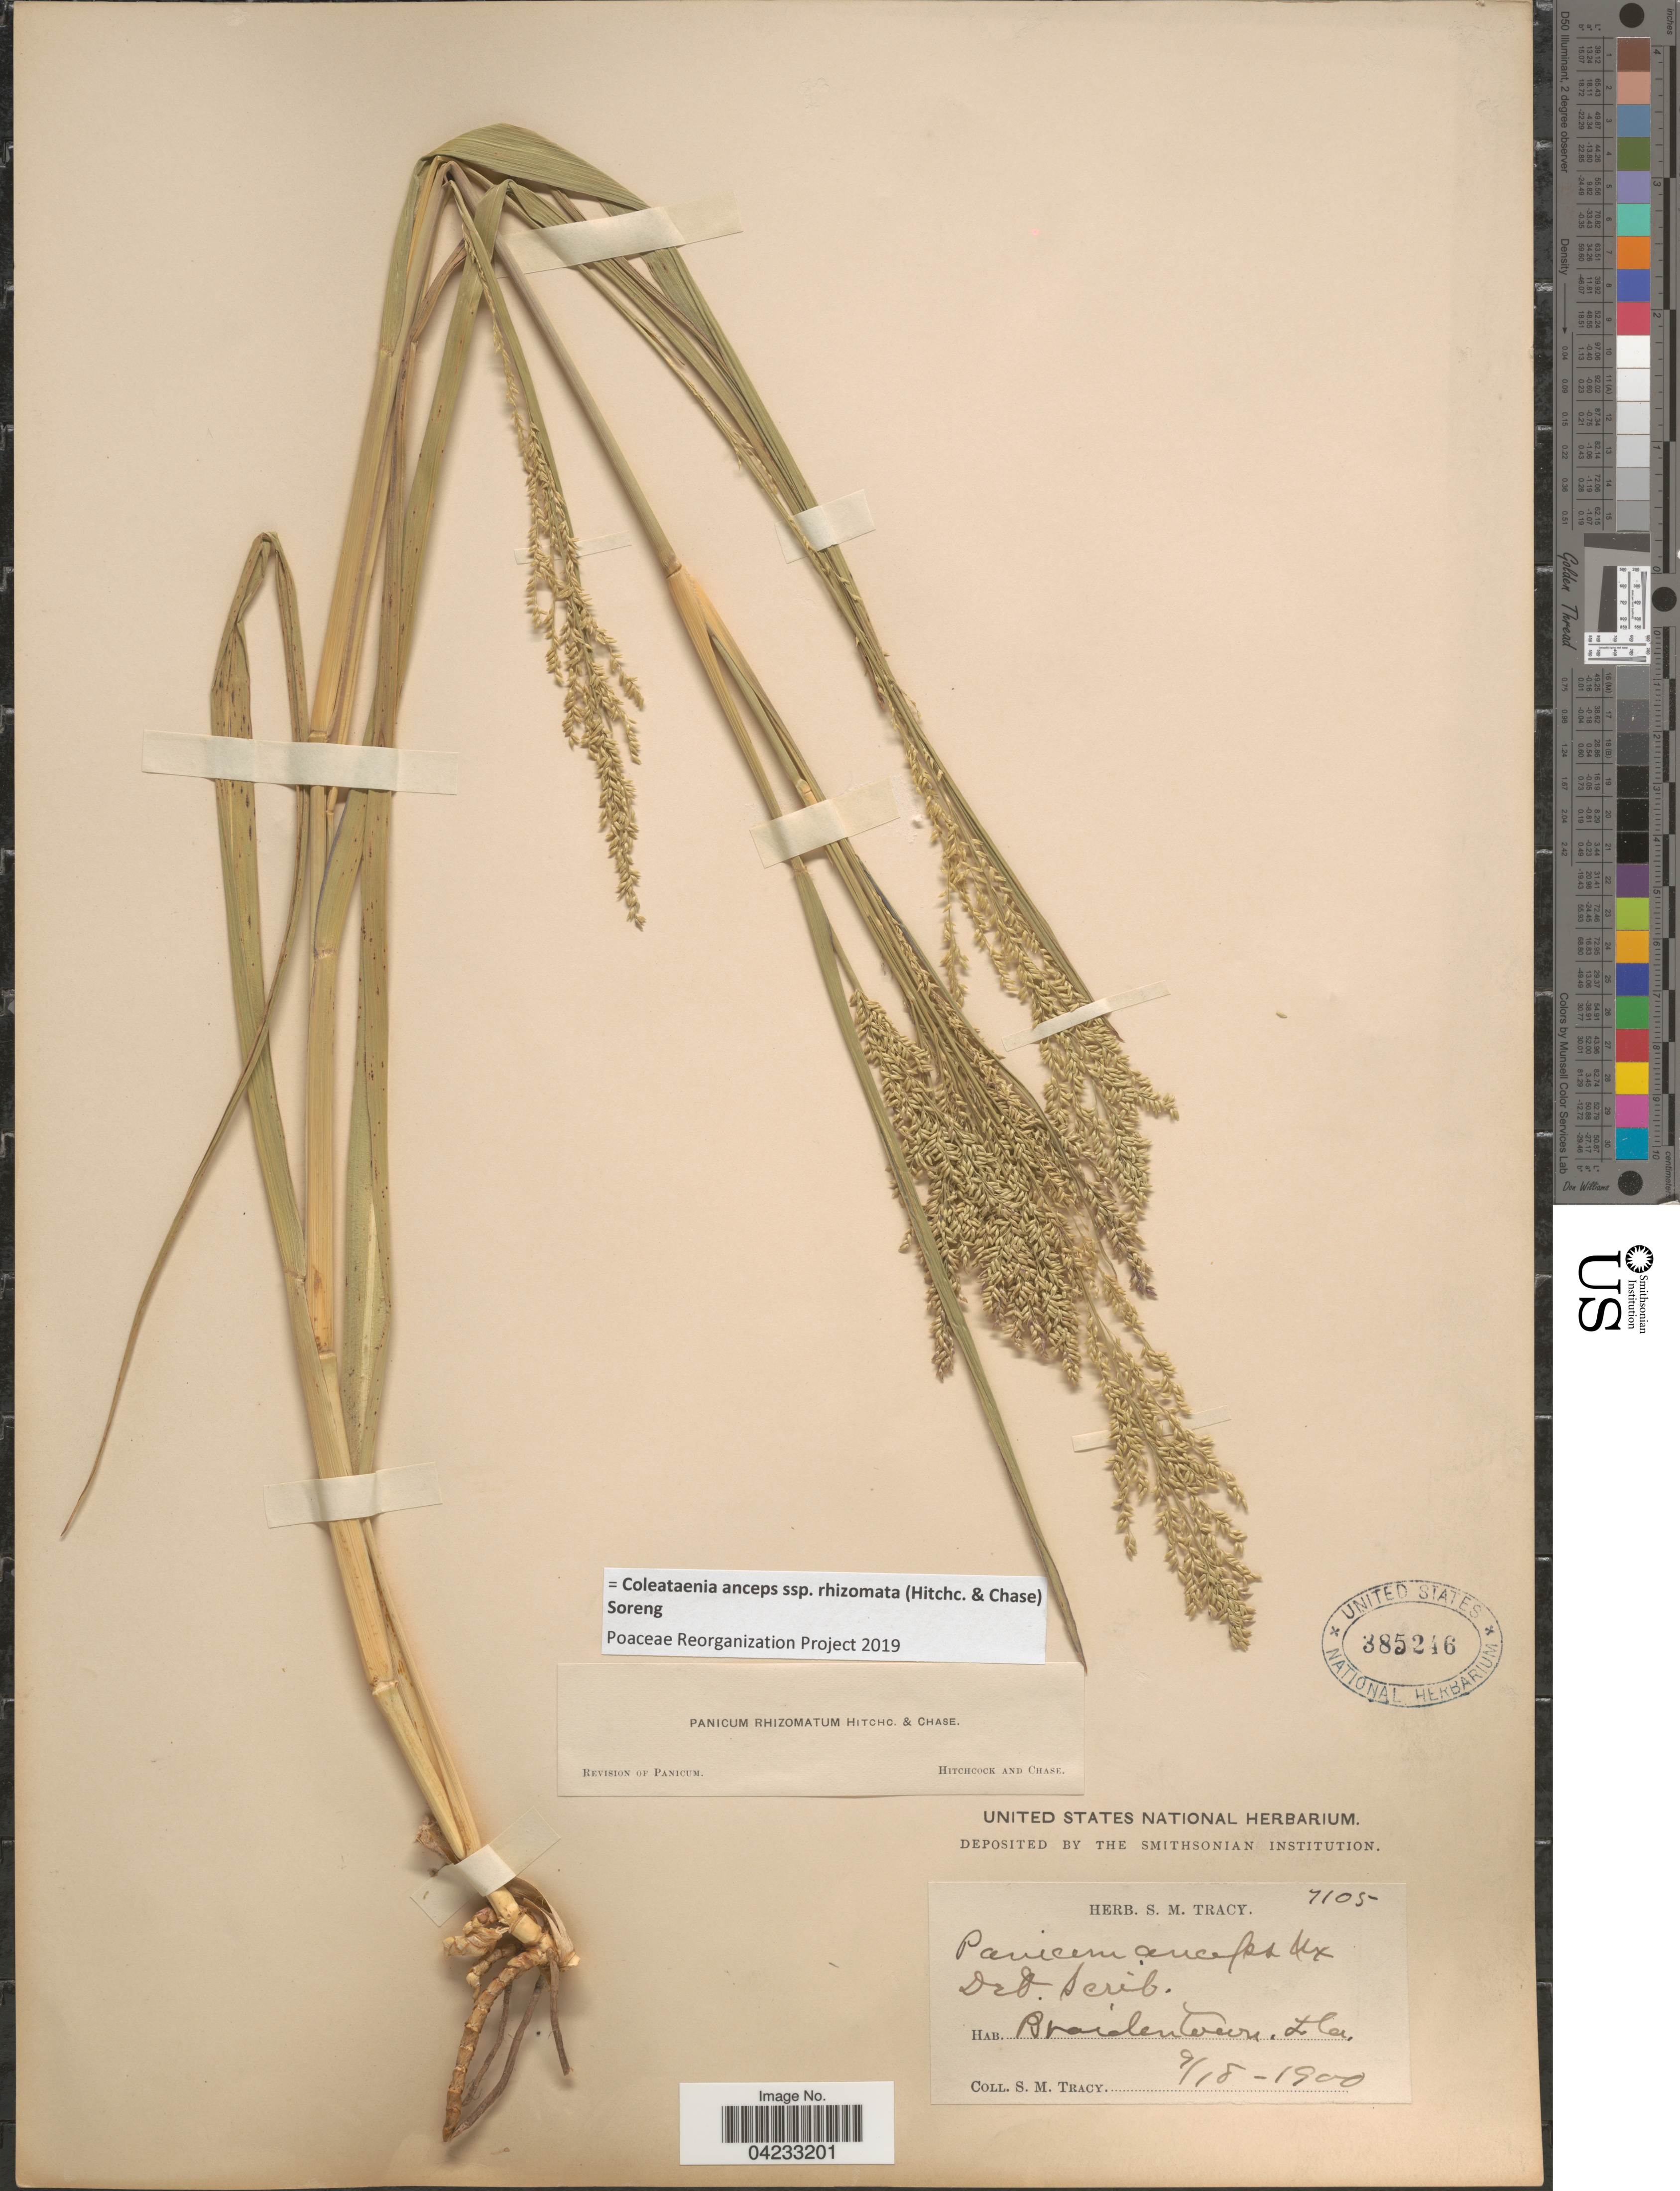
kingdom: Plantae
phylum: Tracheophyta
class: Liliopsida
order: Poales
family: Poaceae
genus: Coleataenia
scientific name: Coleataenia anceps subsp. rhizomata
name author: (Hitchc. & Chase) Soreng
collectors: S. M. Tracy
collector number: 7105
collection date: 1900-09-18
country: United States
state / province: Florida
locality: Braidentown.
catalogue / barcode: US 385246